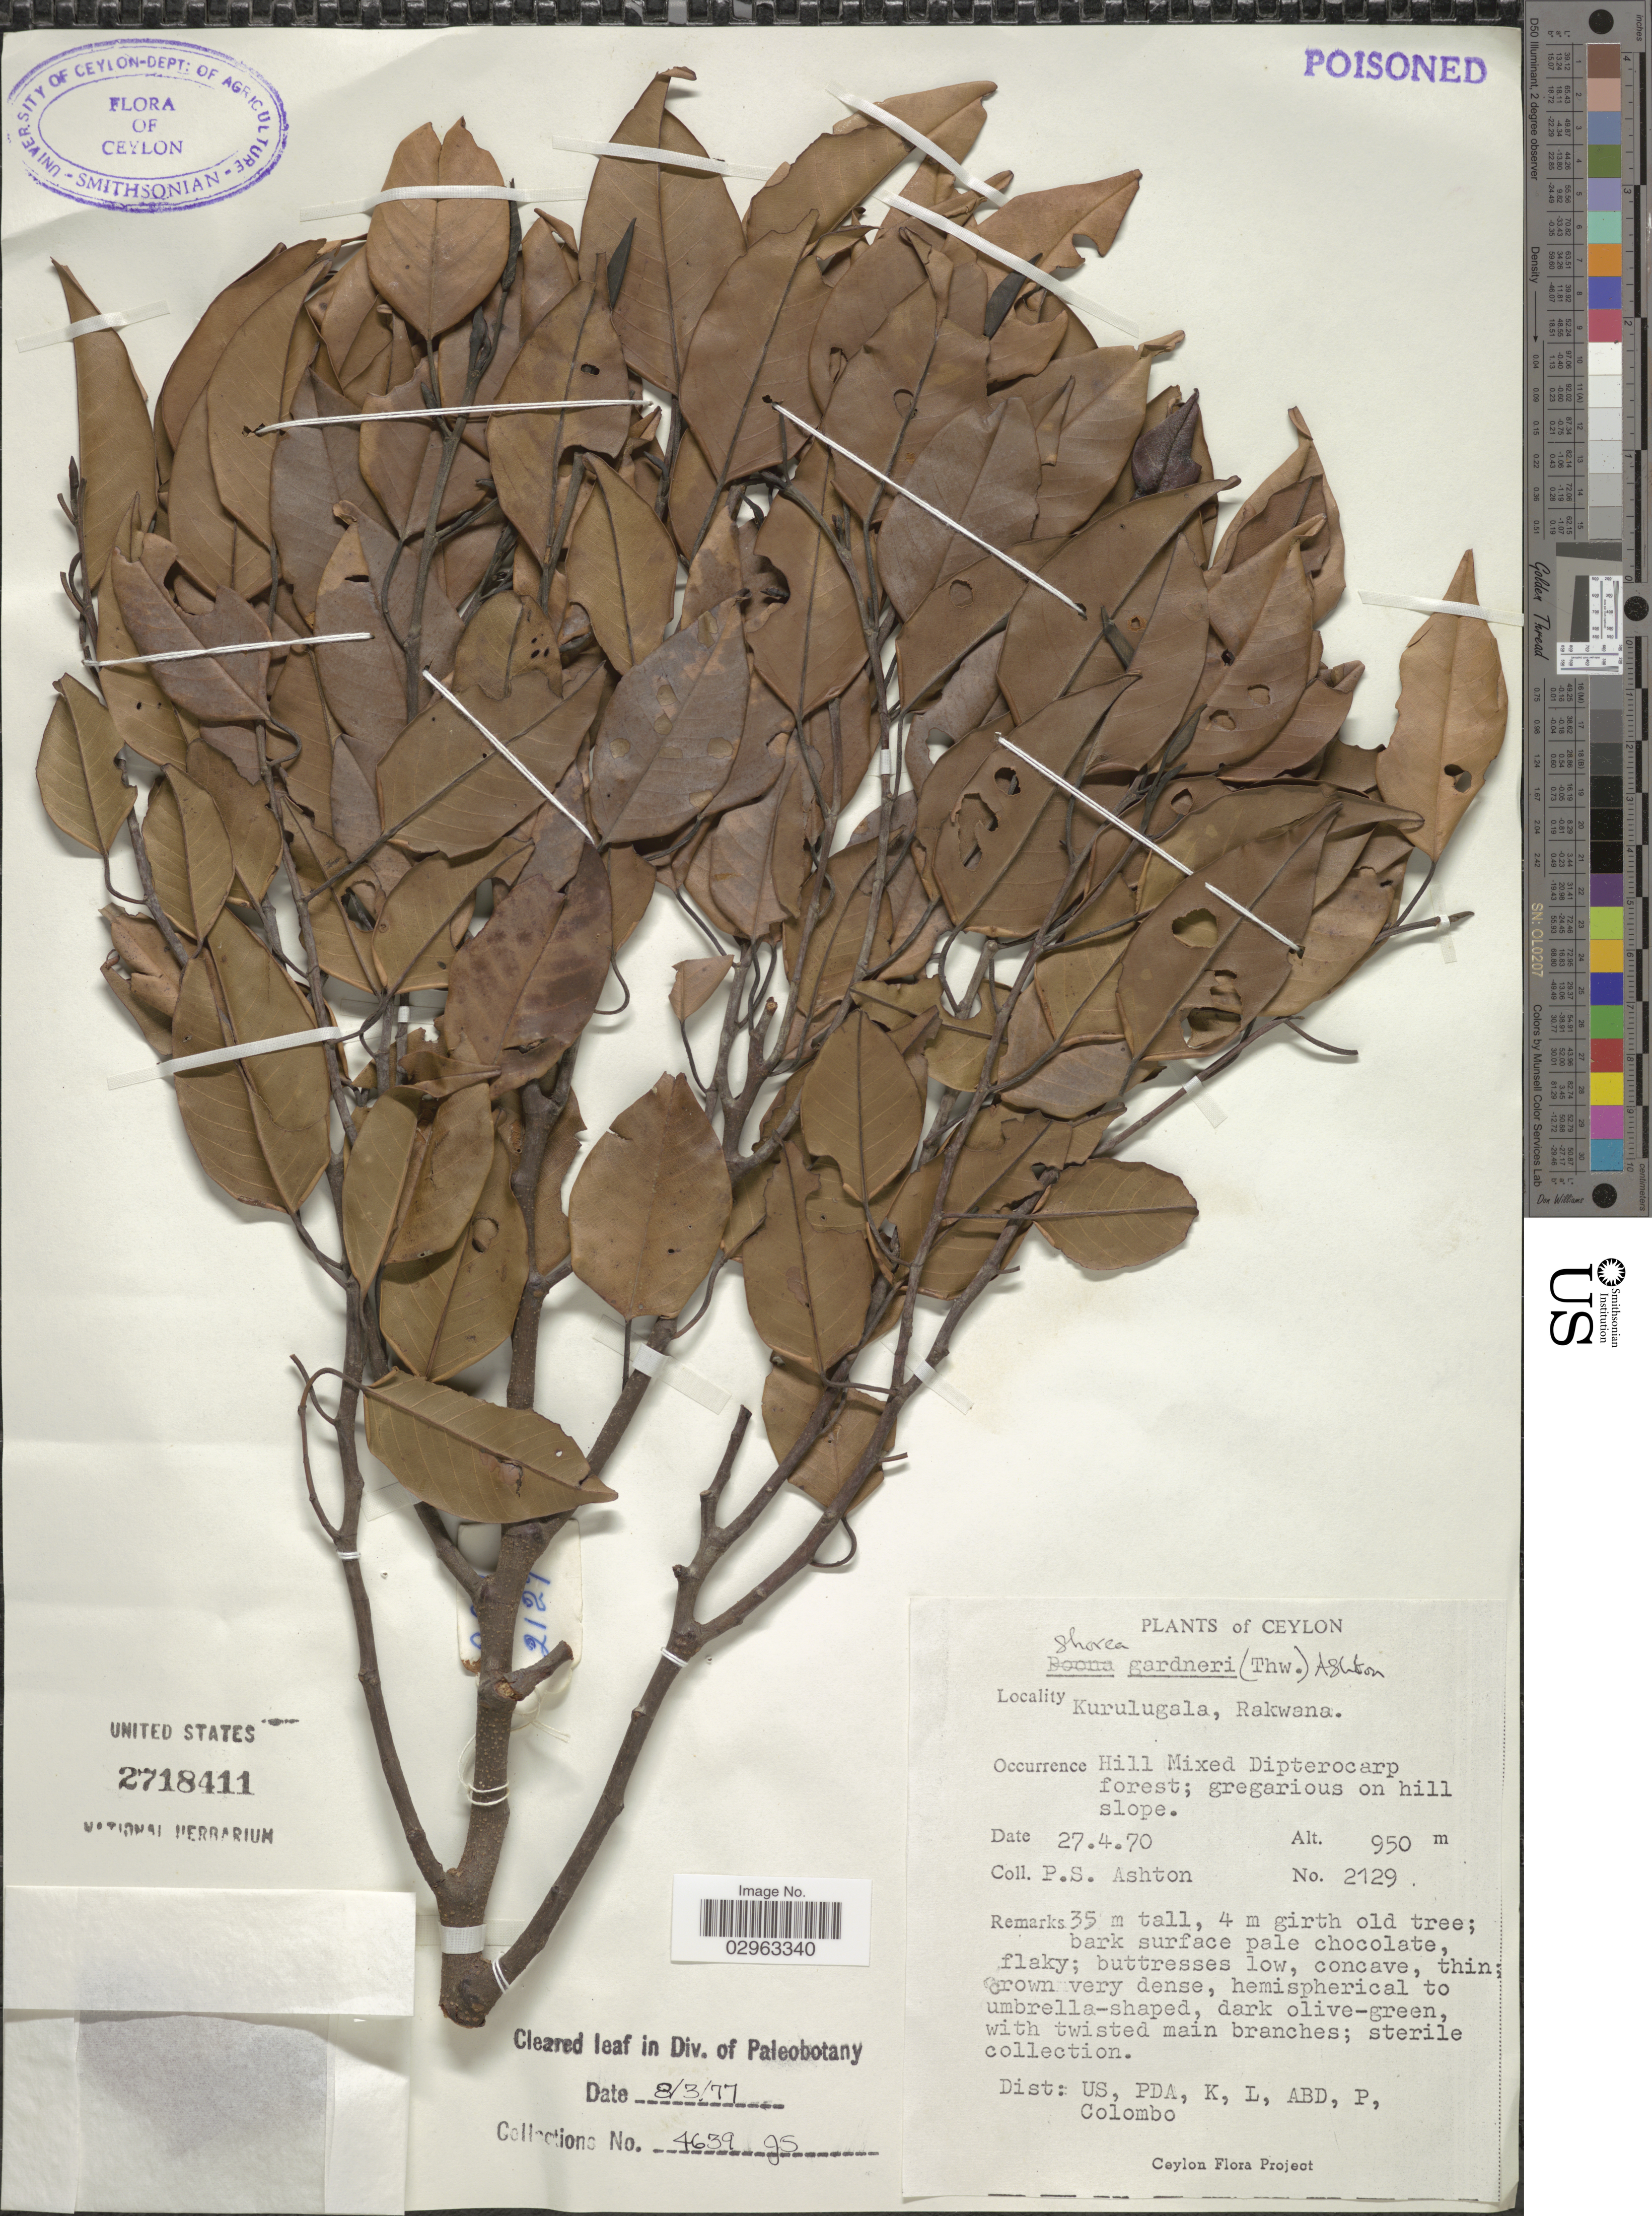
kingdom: Plantae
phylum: Tracheophyta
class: Magnoliopsida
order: Malvales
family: Dipterocarpaceae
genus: Doona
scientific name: Doona gardneri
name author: Thwaites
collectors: P. S. Ashton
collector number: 2129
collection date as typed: Transcribed d/m/y: 27/4/70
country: Sri Lanka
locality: Ceylon, Kurulugala, Rakwana.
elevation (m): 950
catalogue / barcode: US 2718411